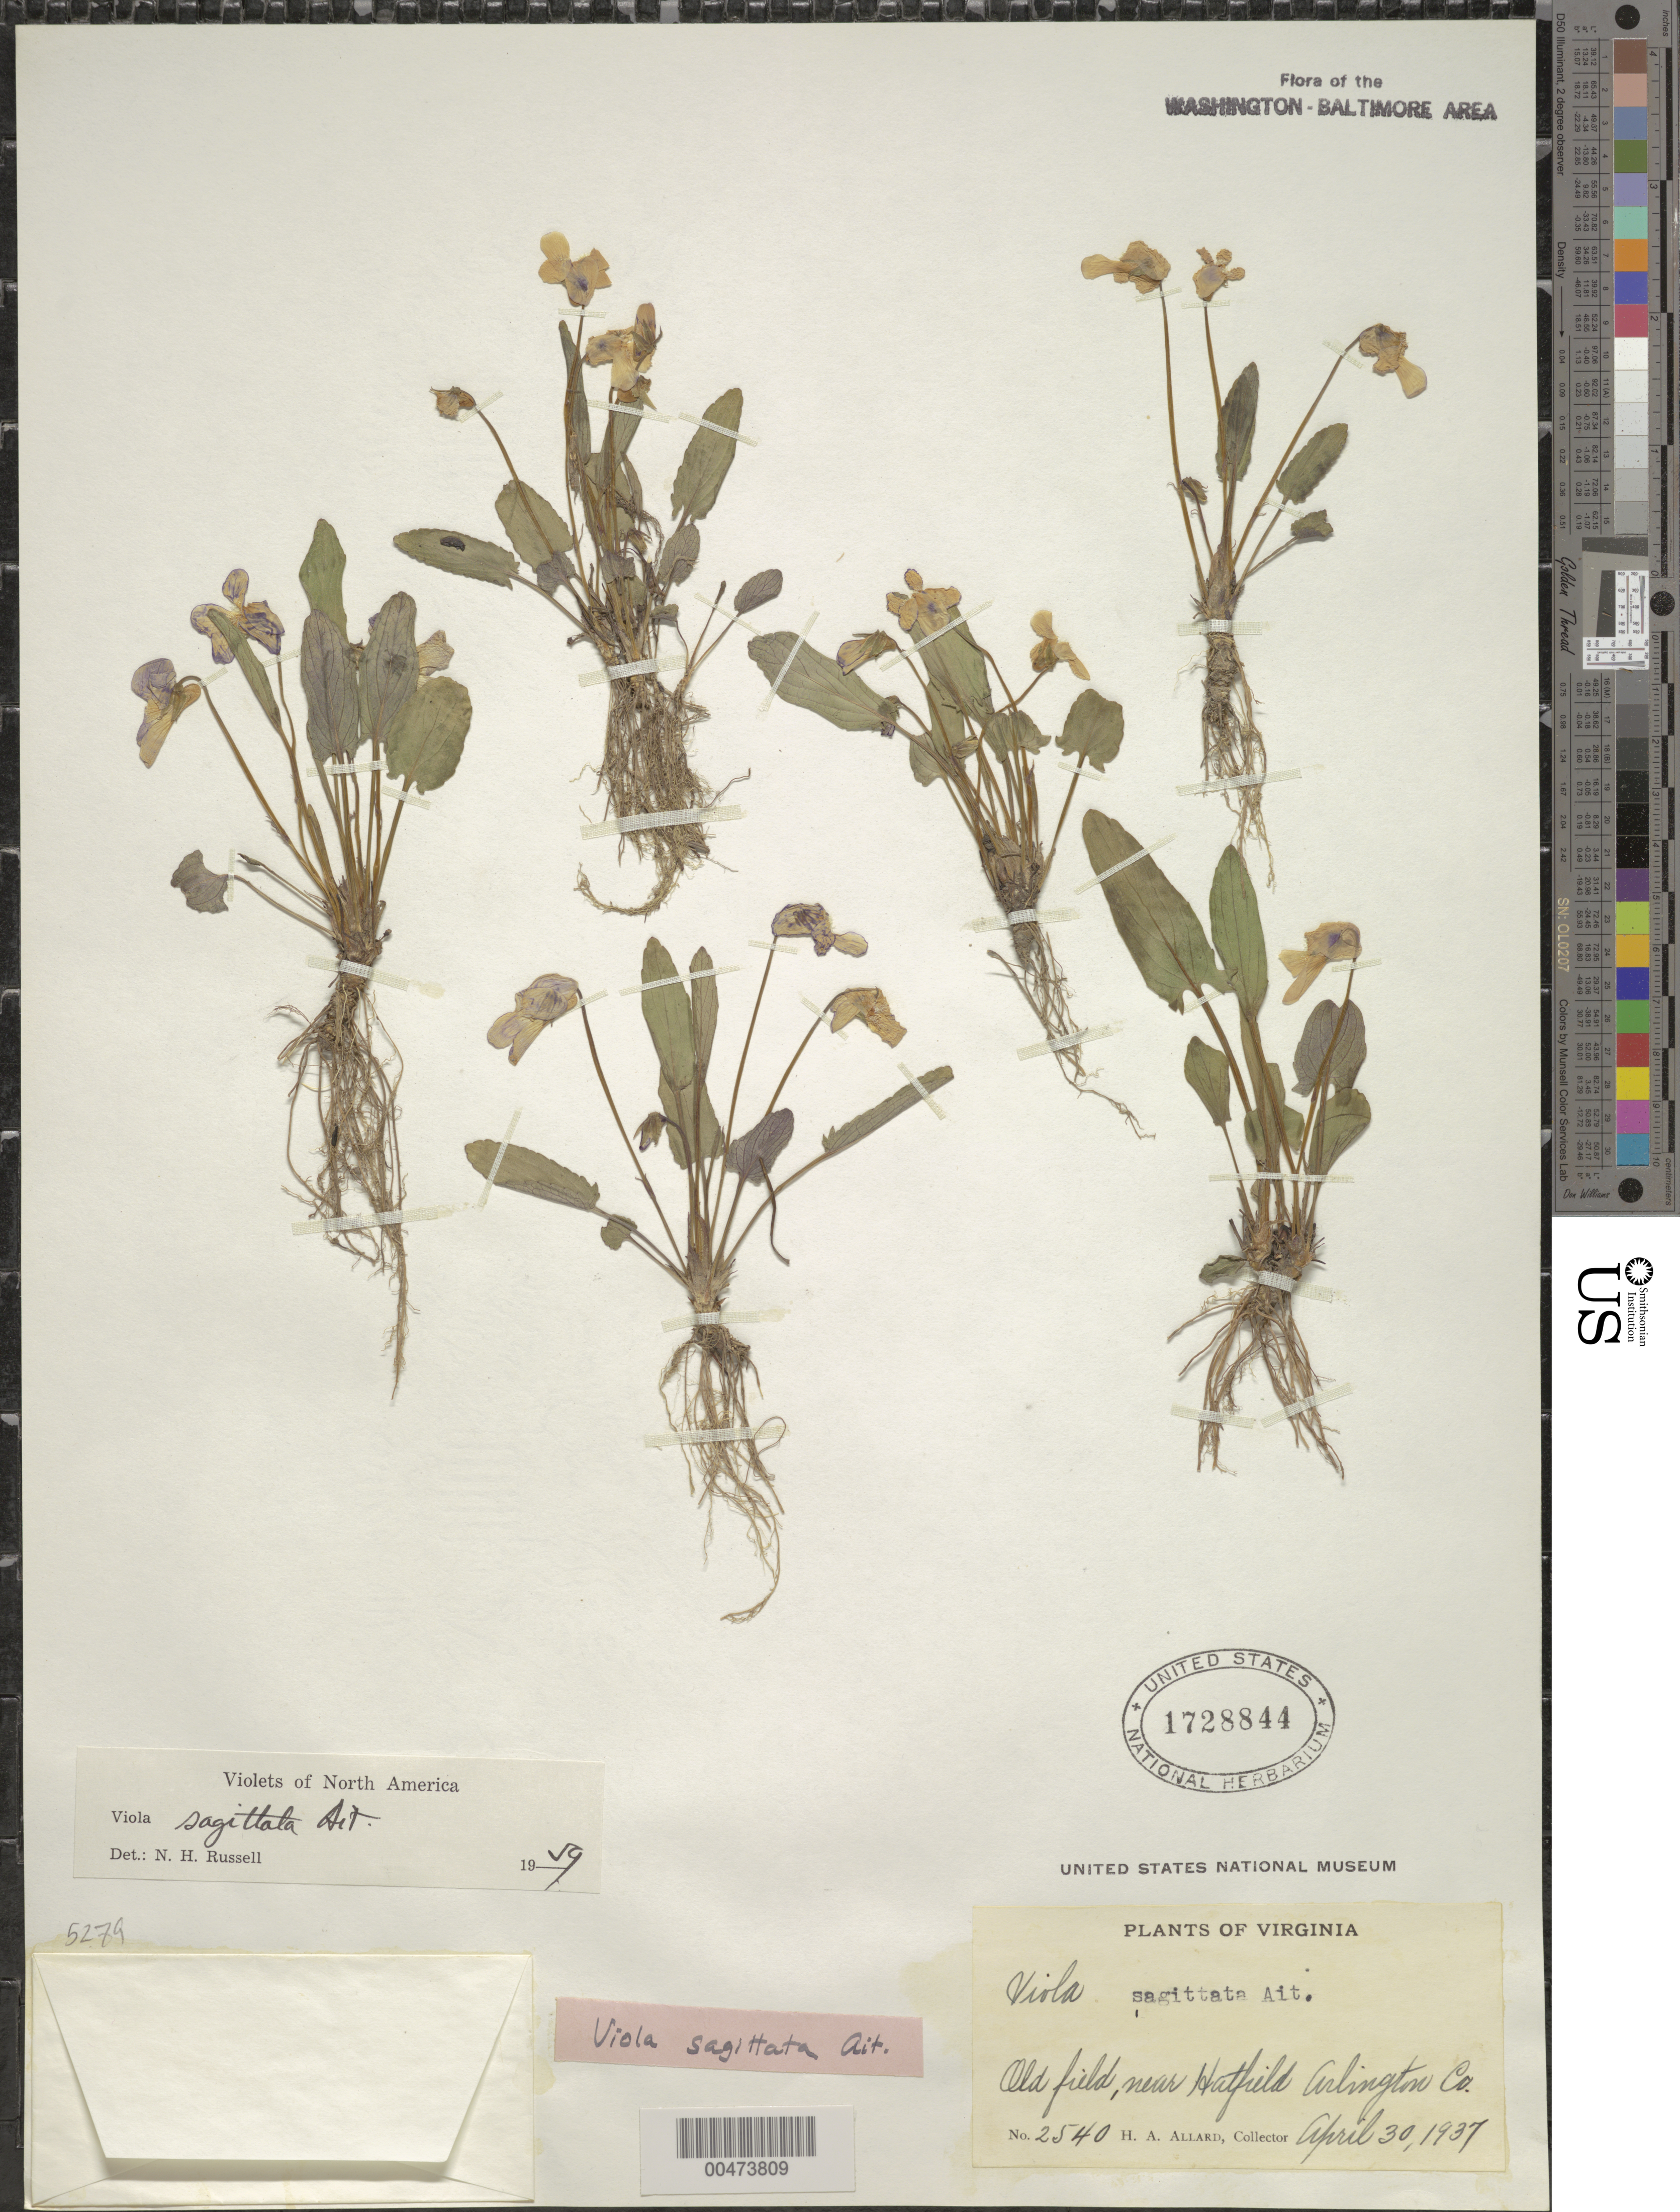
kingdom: Plantae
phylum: Tracheophyta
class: Magnoliopsida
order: Malpighiales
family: Violaceae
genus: Viola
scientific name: Viola sagittata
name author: Aiton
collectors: H. A. Allard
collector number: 2540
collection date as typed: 30 Apr 1937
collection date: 1937-04-30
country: United States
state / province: Virginia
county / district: Arlington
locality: Near Hatfield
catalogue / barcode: US 1728844